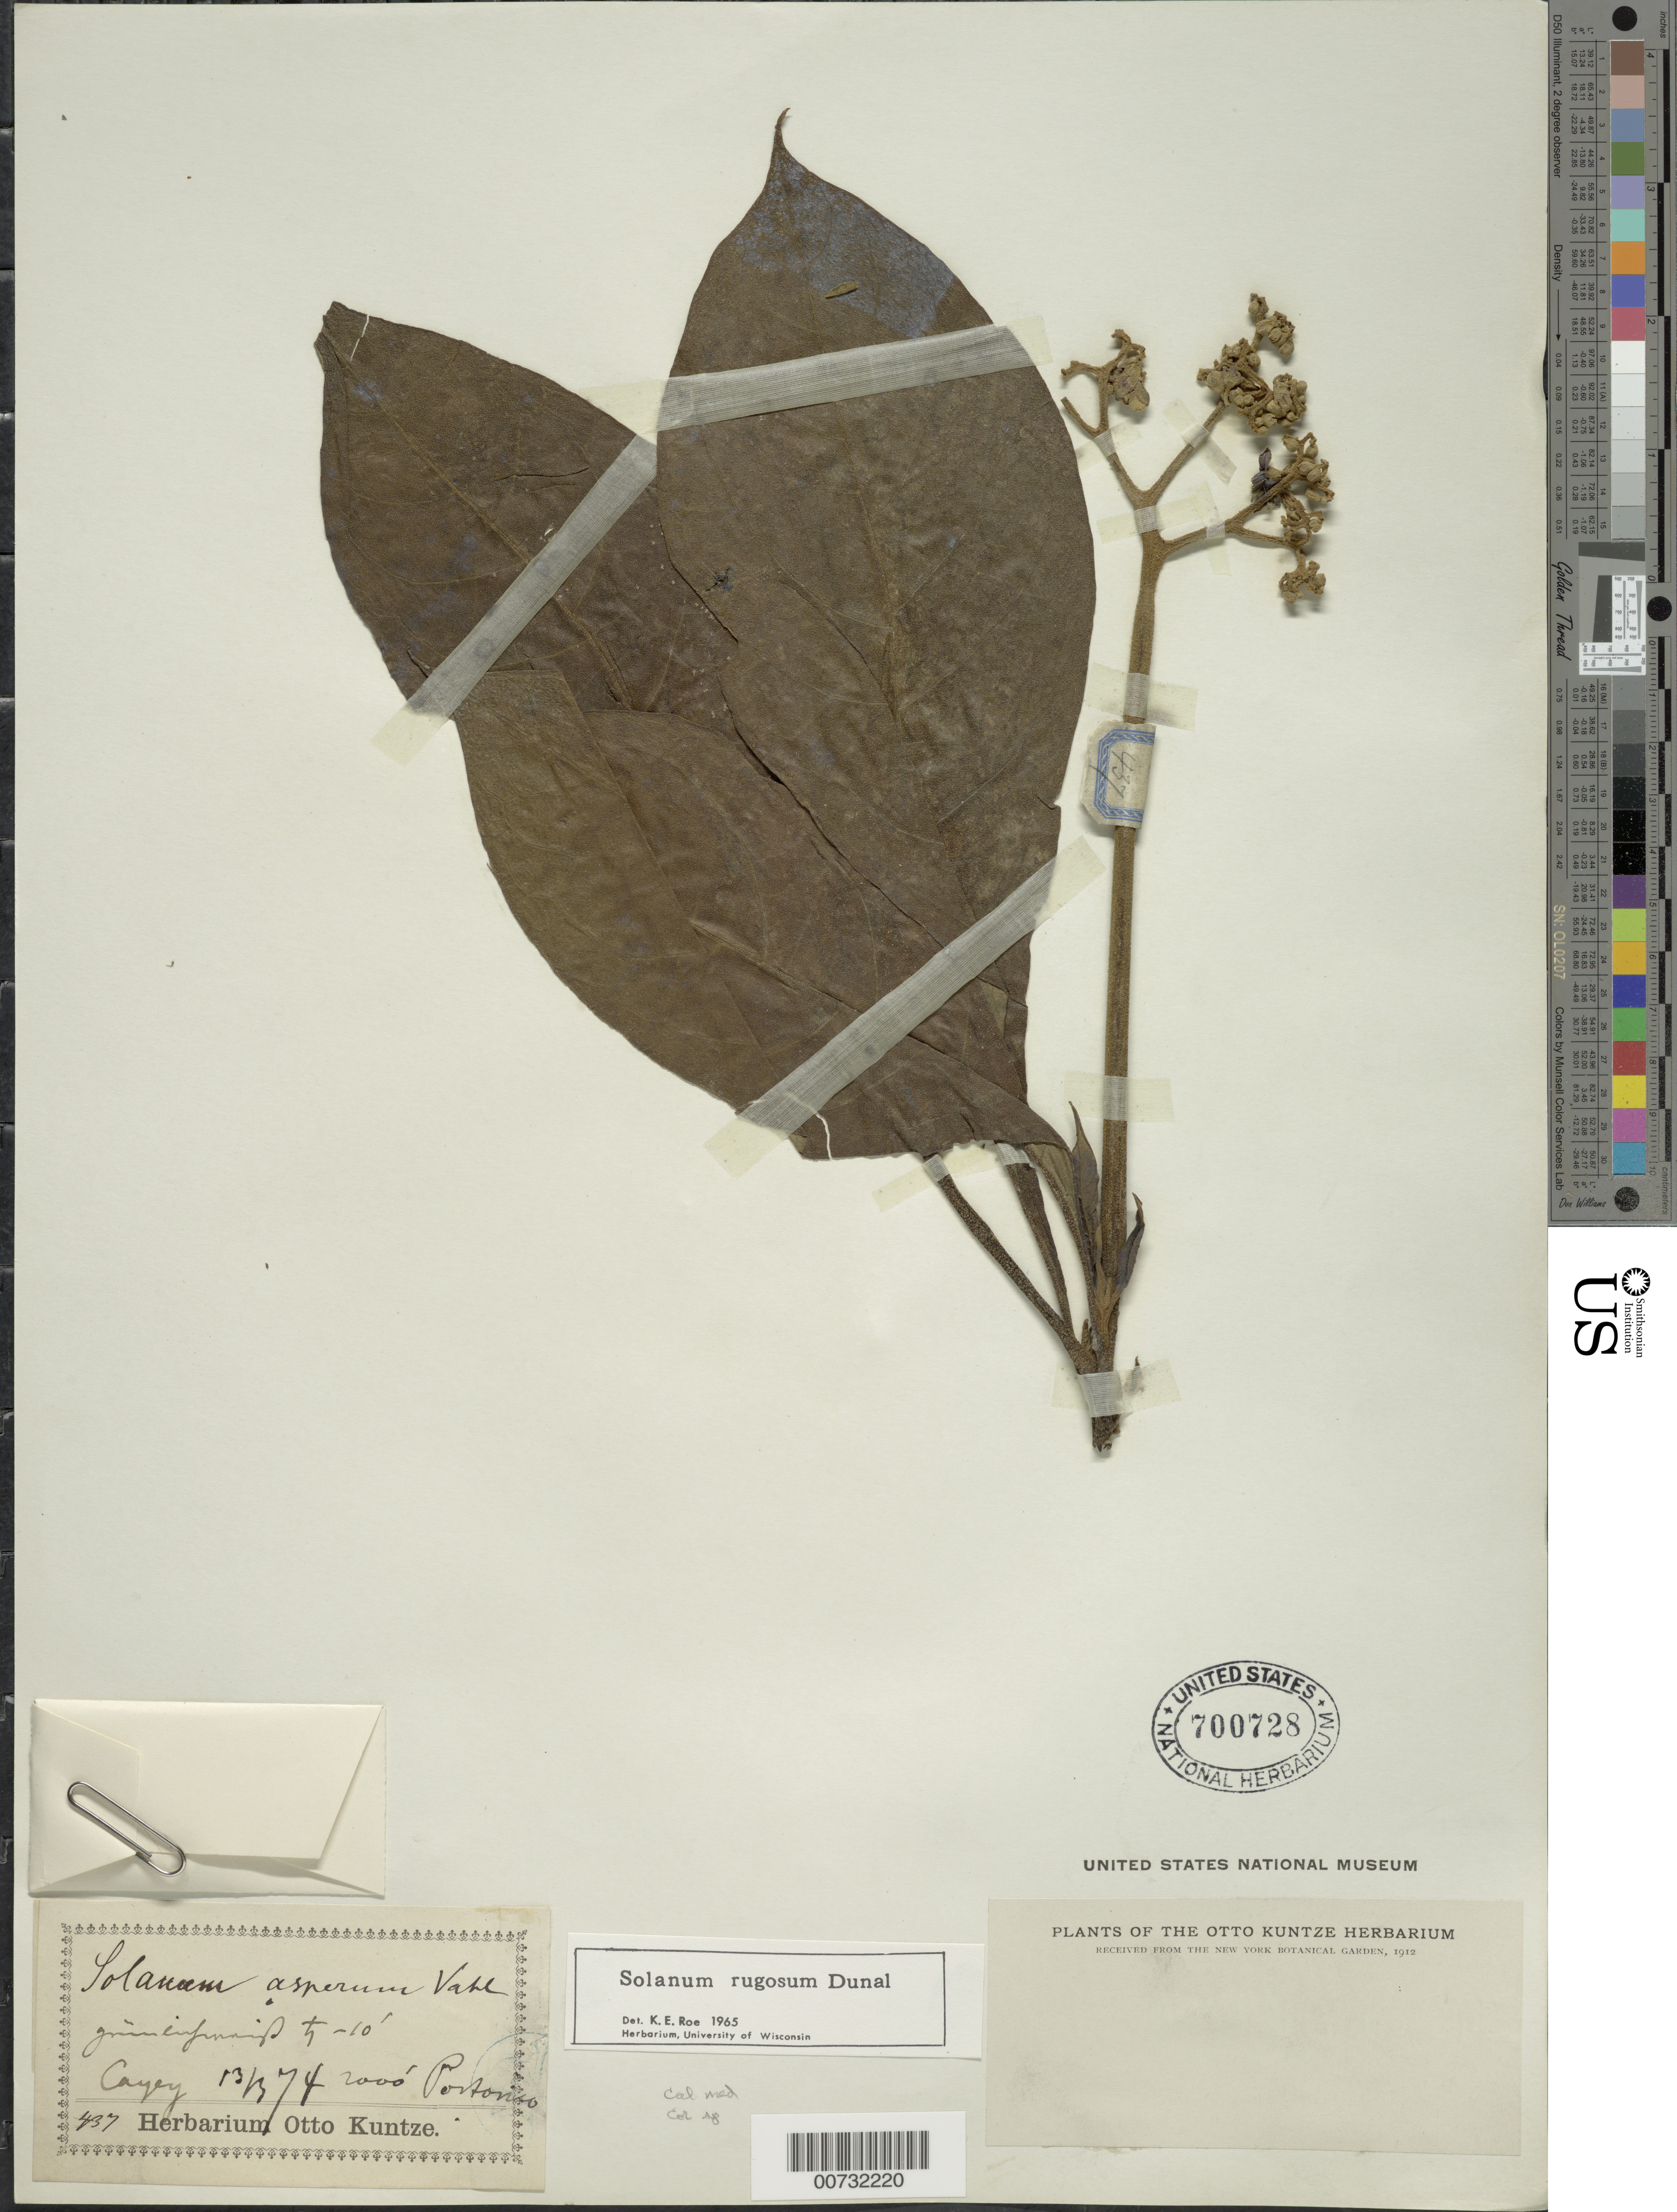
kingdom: Plantae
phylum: Tracheophyta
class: Magnoliopsida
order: Solanales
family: Solanaceae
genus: Solanum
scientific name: Solanum rugosum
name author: Dunal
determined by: Roe, K. E.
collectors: C.E.O. Kuntze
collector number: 437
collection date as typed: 13 Mar 1874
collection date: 1874-03-13 or 1974-03-13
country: Puerto Rico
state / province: Cayey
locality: Cayey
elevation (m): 610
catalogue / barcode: US 700728